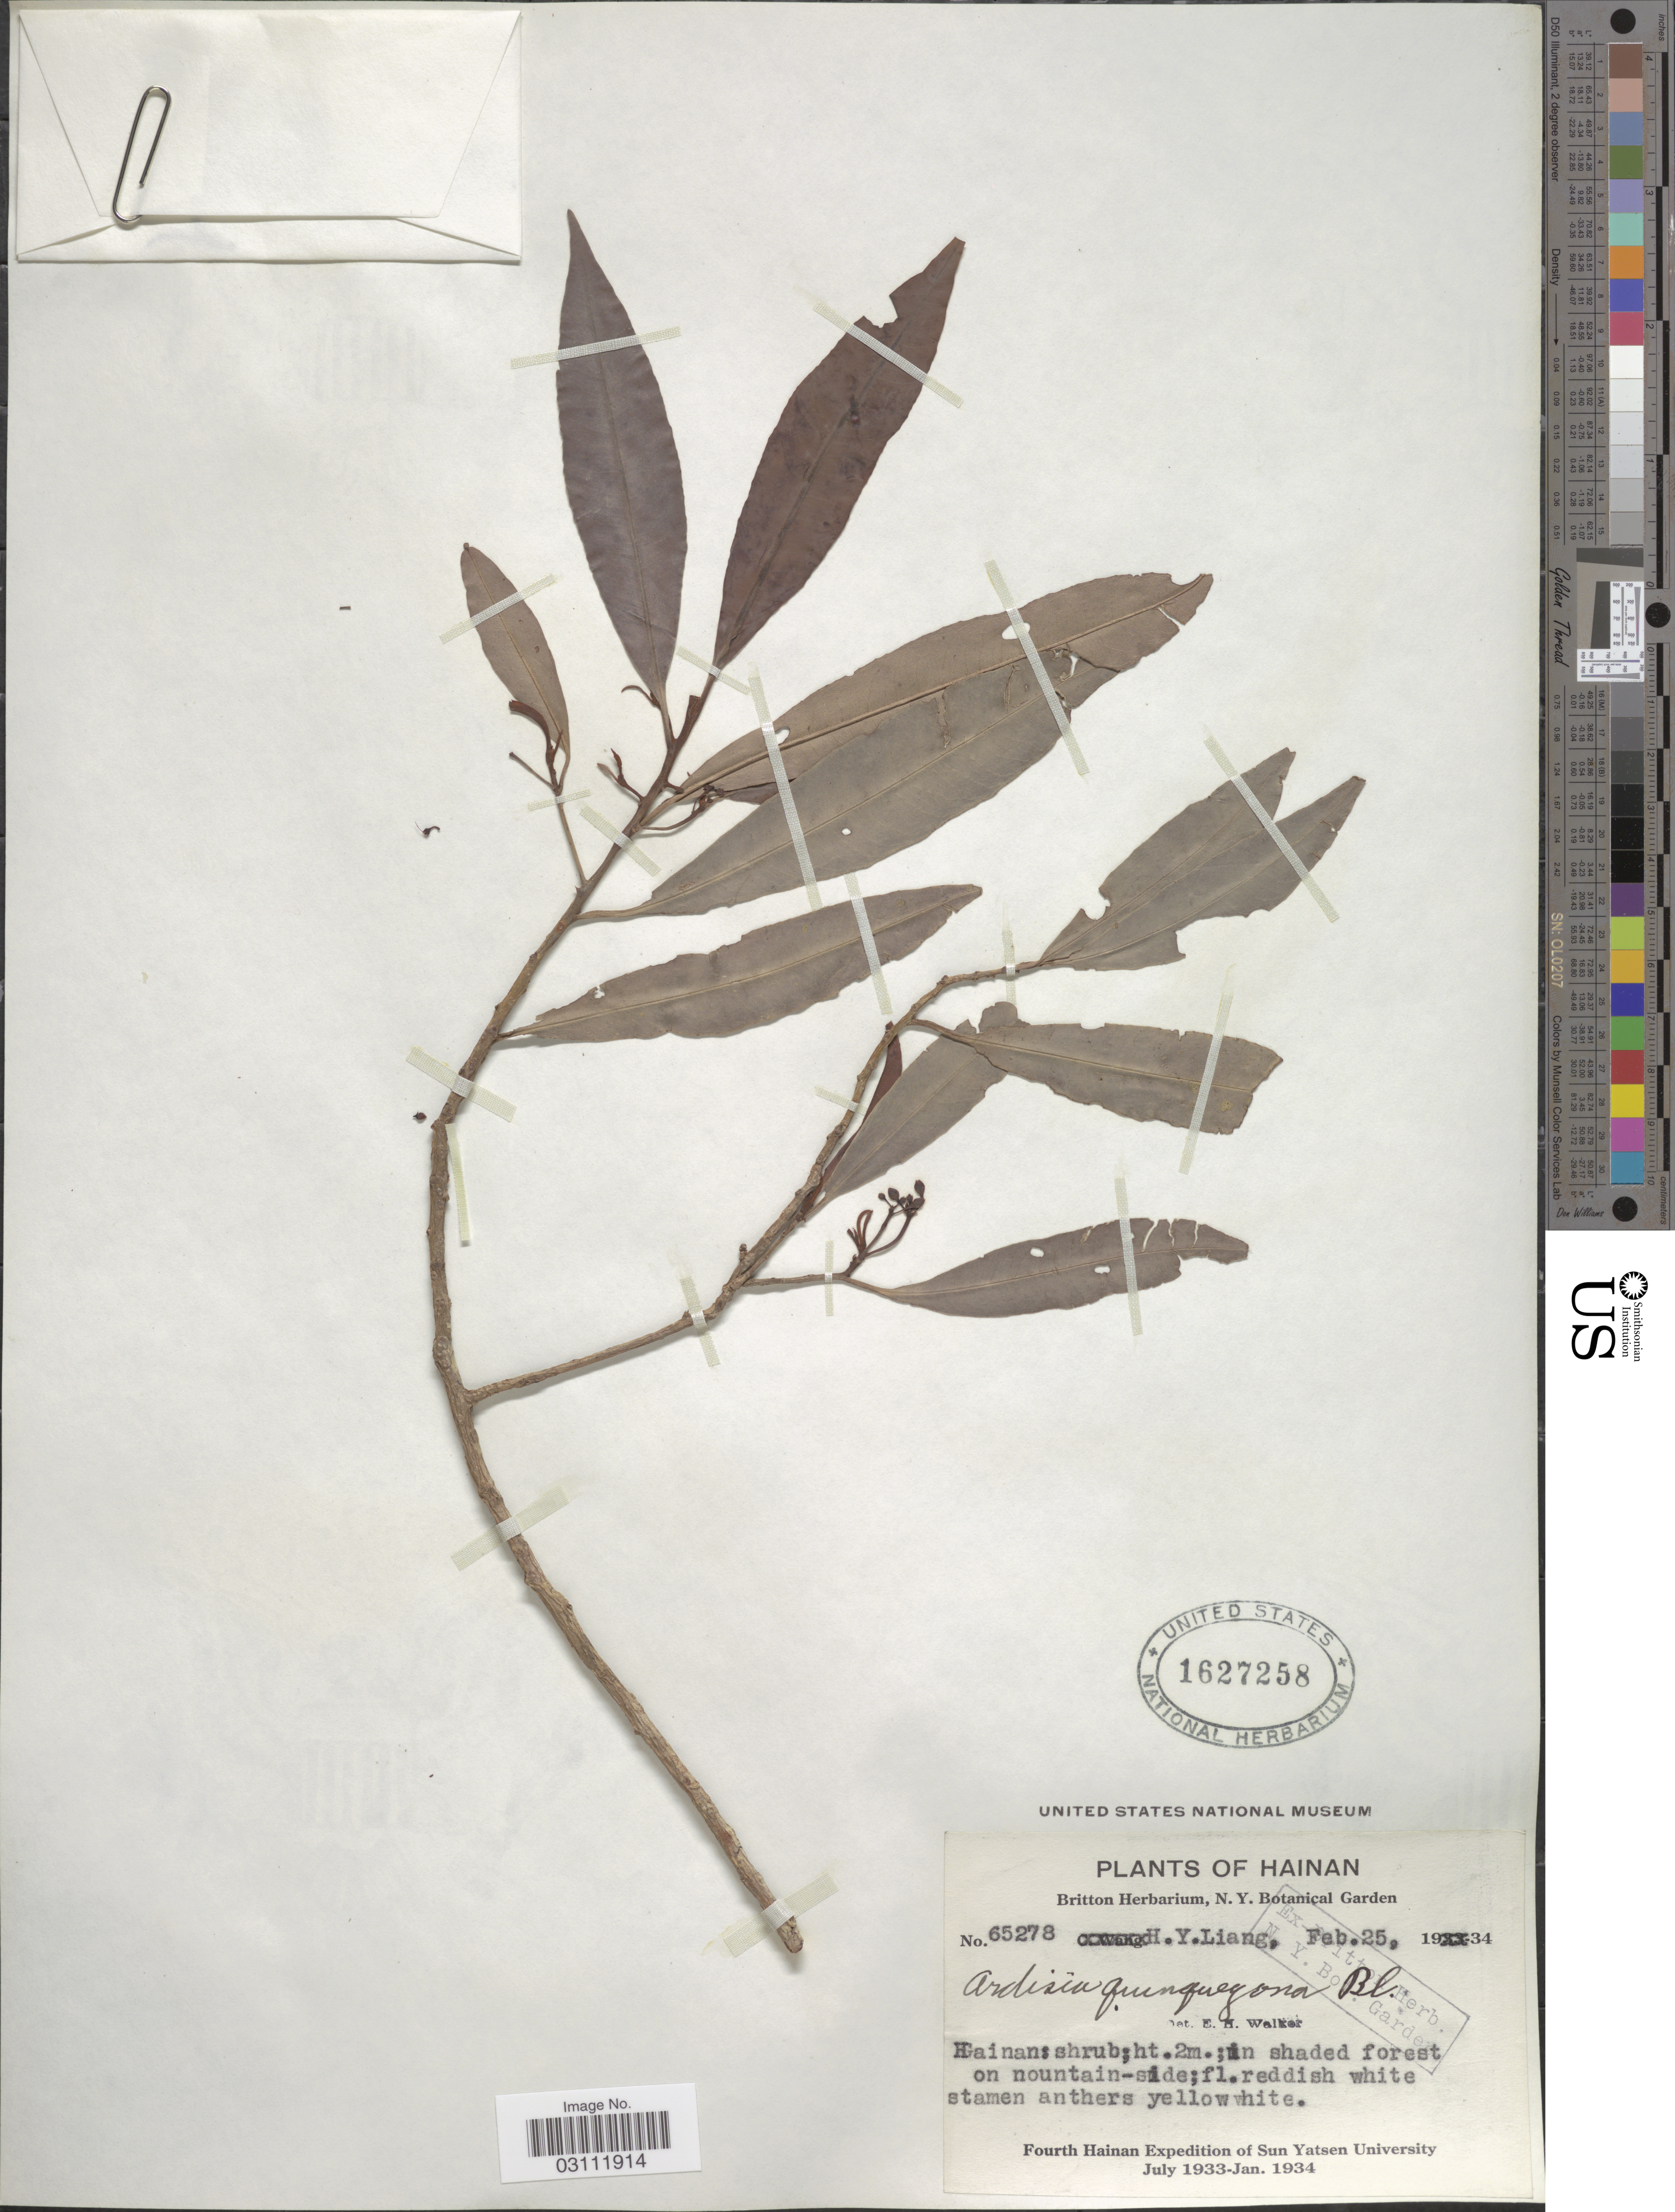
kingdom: Plantae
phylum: Tracheophyta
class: Magnoliopsida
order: Ericales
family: Primulaceae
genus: Ardisia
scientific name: Ardisia quinquegona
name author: Blume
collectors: H. Y. Liang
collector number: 65278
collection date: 1934-02-25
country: China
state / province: Hainan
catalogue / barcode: US 1627258